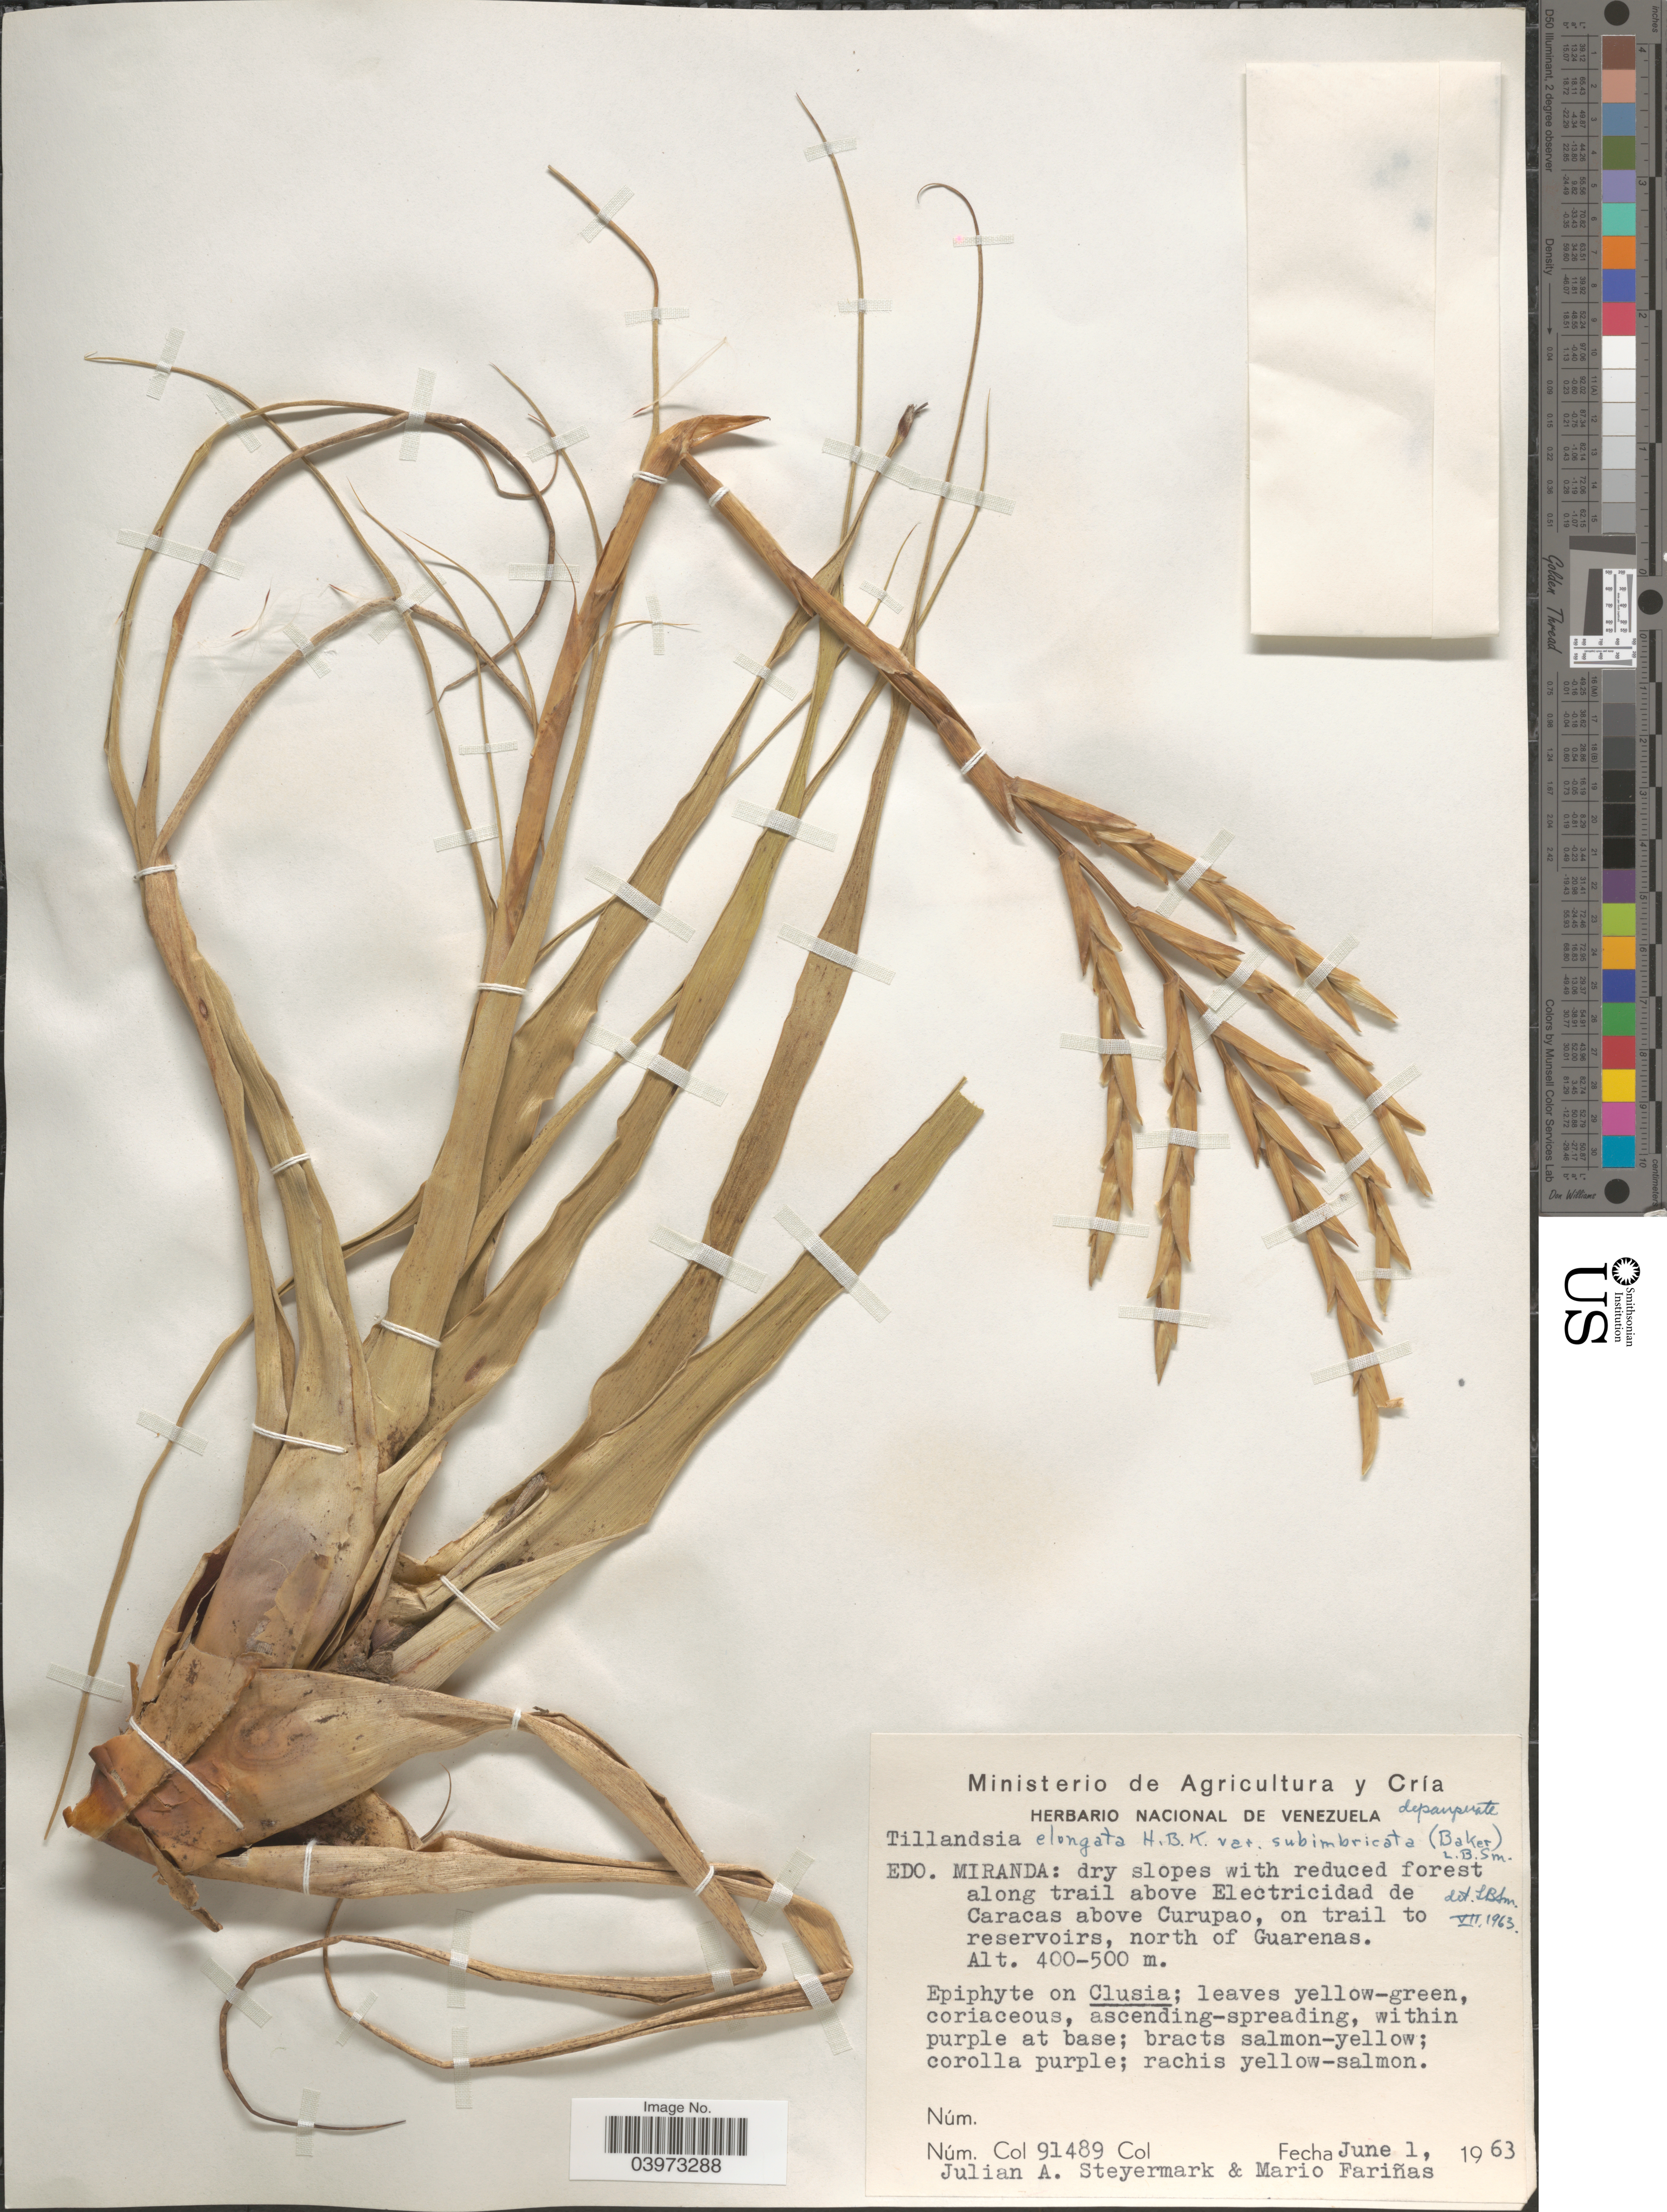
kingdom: Plantae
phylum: Tracheophyta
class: Liliopsida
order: Poales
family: Bromeliaceae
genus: Tillandsia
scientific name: Tillandsia elongata var. subimbricata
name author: (Baker) L.B. Sm.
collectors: J. Steyermark & M. Fariñas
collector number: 91489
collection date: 1963-06-01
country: Venezuela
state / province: Miranda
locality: Dry slopes with reduced forest along trail above Electricidad de Caracas above Curupao, on trail to reservoirs, north of Guarenas.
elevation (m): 400